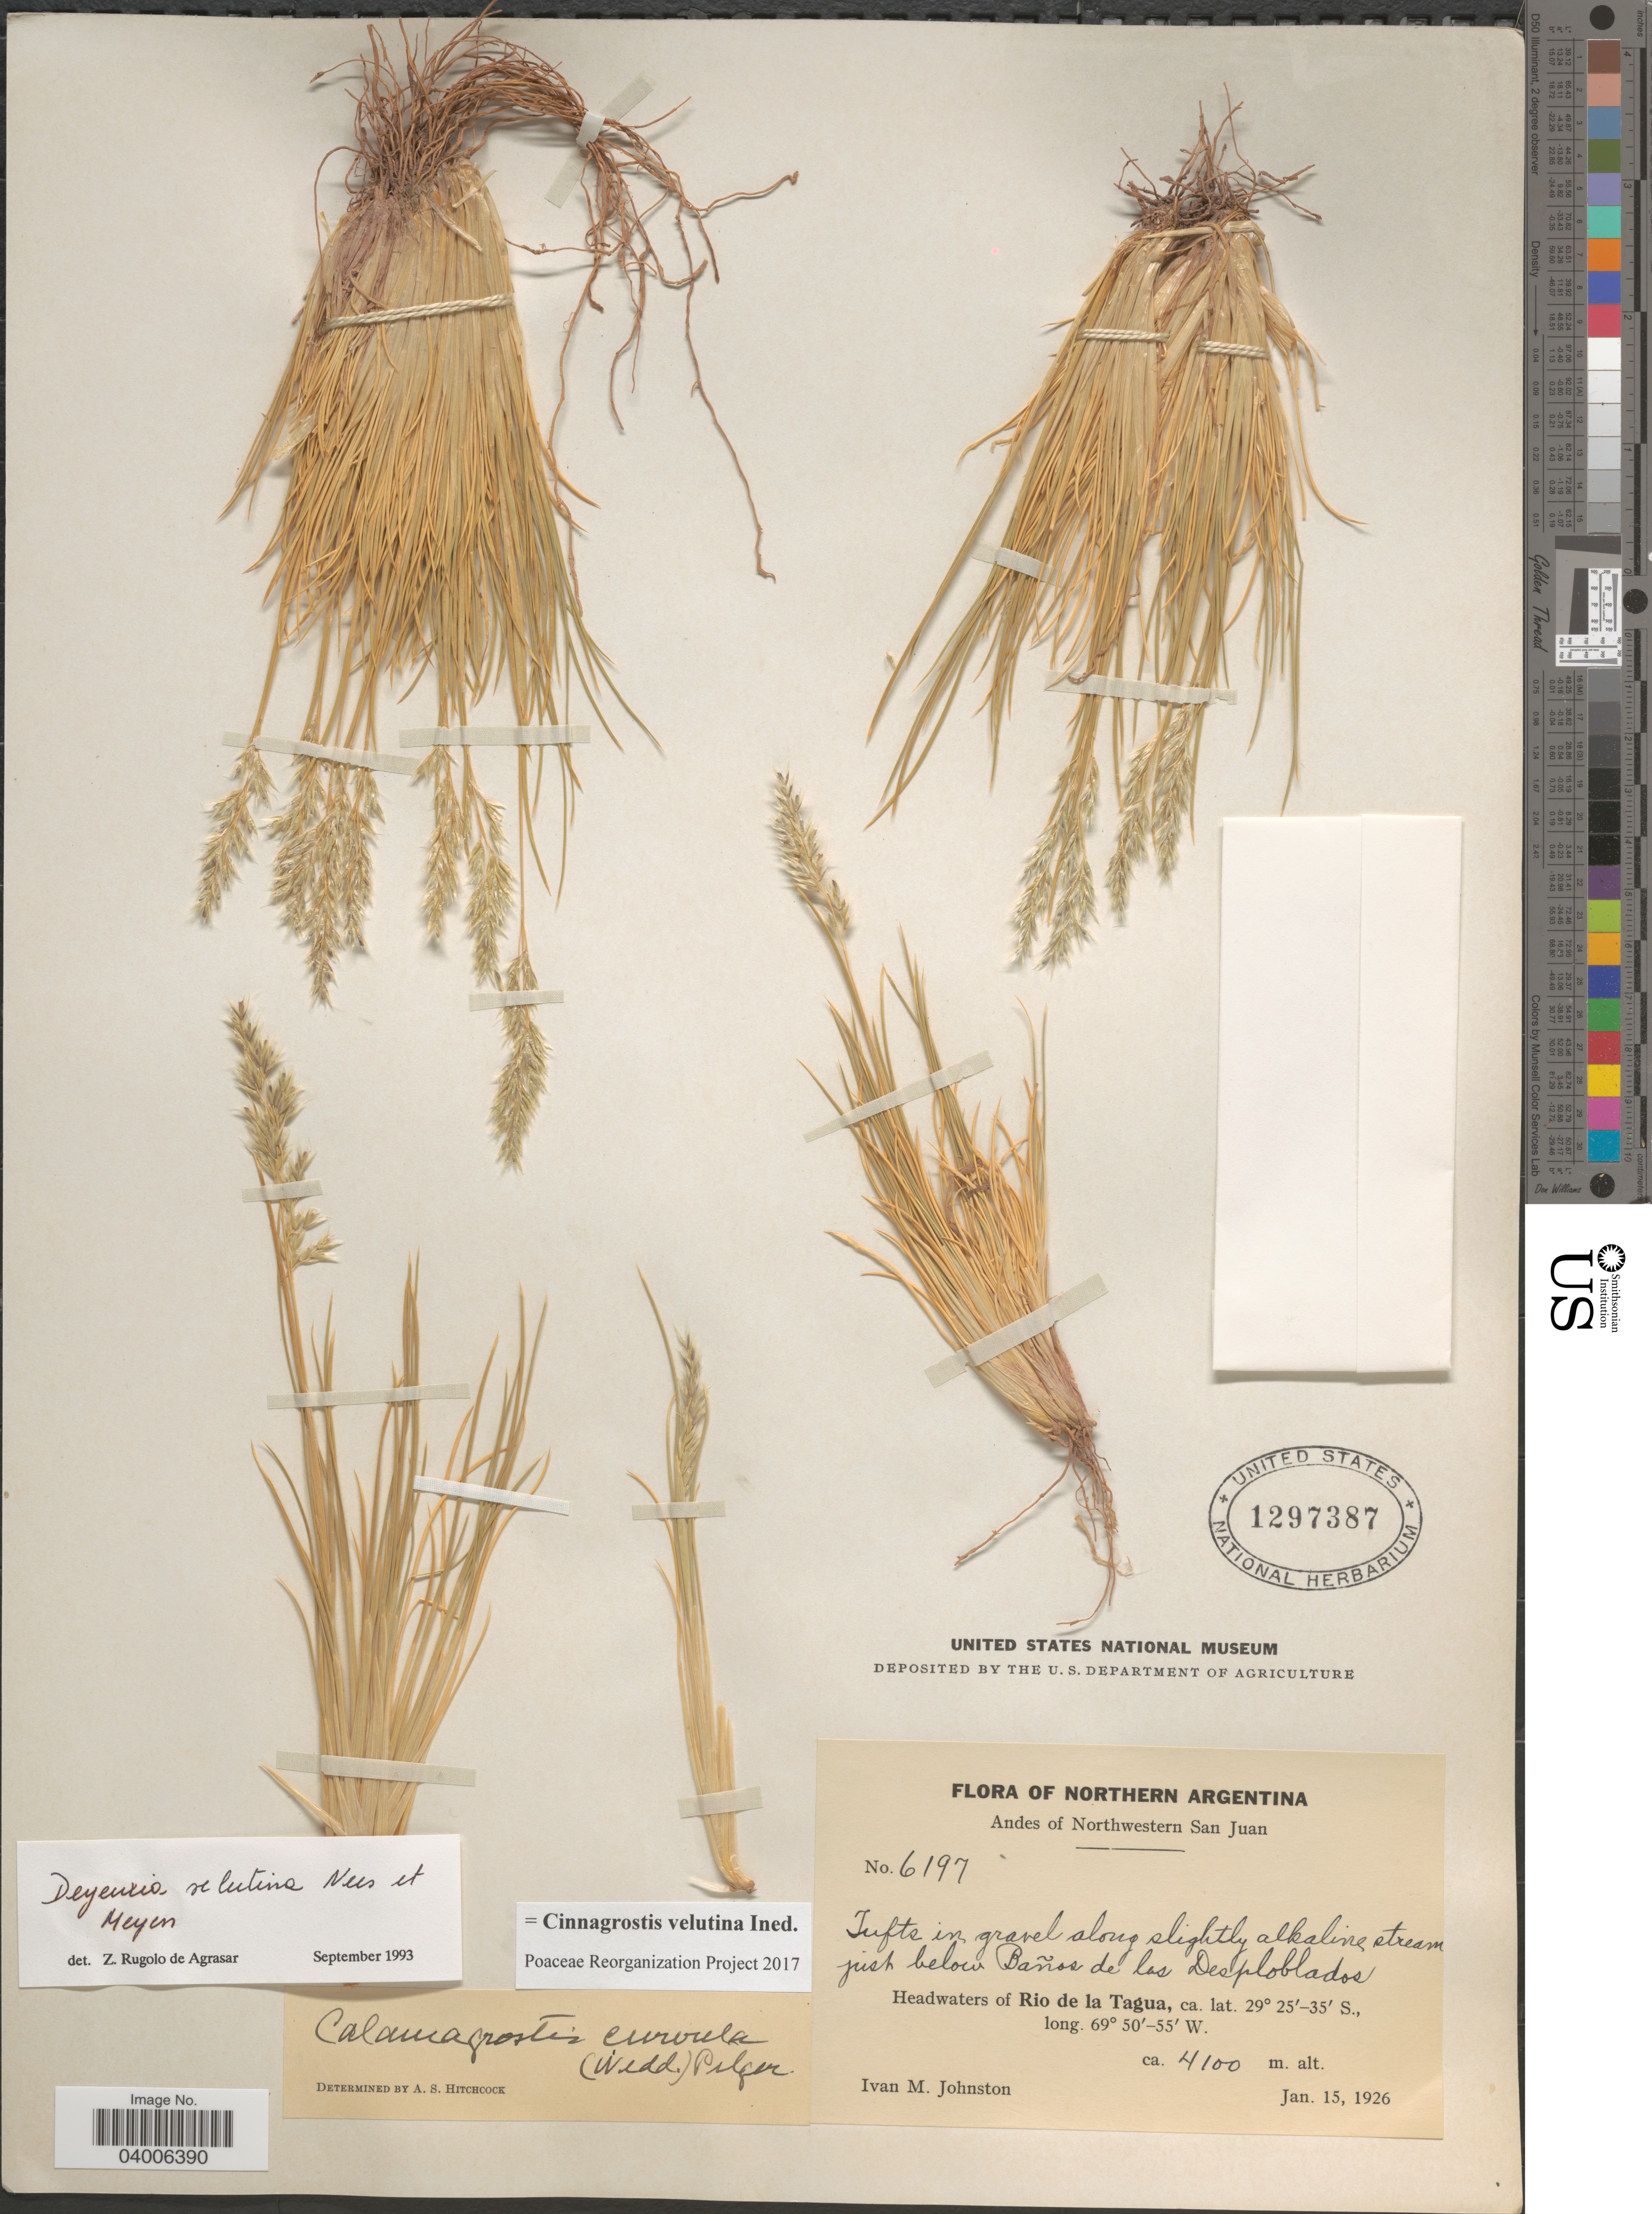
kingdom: Plantae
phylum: Tracheophyta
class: Liliopsida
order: Poales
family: Poaceae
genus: Cinnagrostis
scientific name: Cinnagrostis velutina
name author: (Nees & Meyen) P.M. Peterson et al.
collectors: I.M. Johnston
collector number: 6197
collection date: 1926-01-15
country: Argentina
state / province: San Juan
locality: Northern Argentina. Andes of Northwestern San Juan. tufts in gravel along slightly alkaline stream just below Baños de los Desploblados. Headwaters of Rio de la Tagua.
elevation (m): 4100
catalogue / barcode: US 1297387